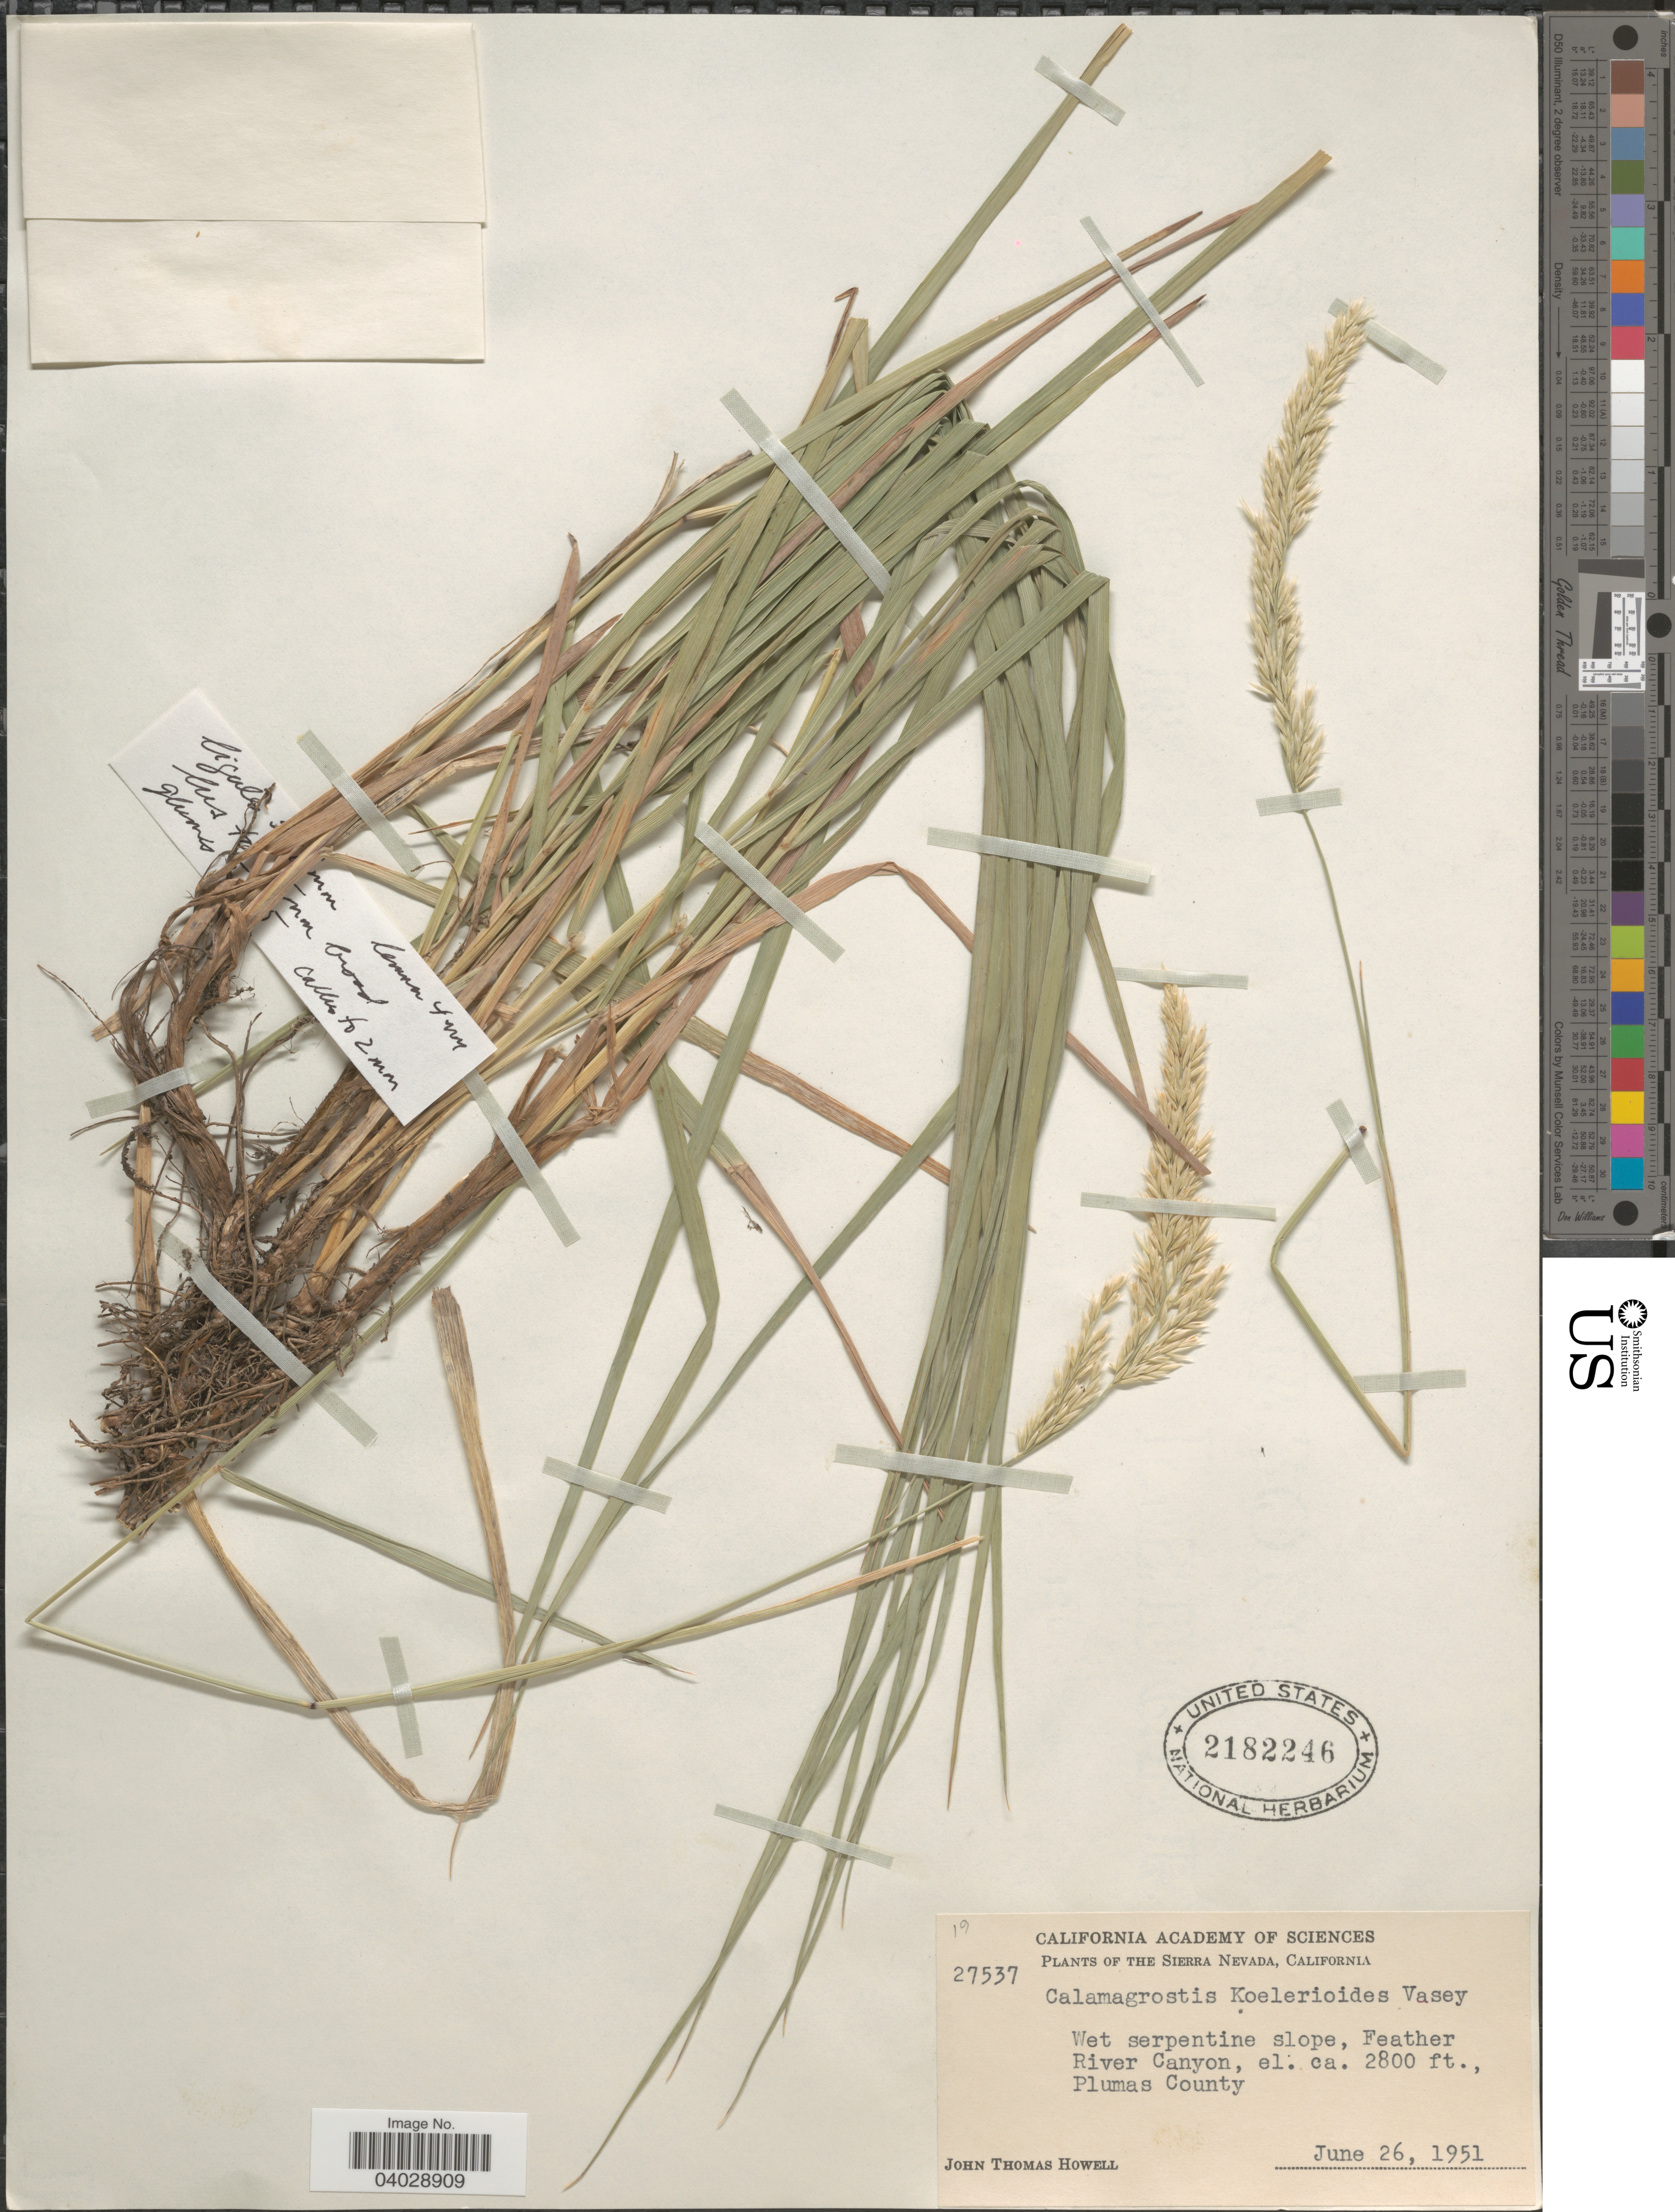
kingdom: Plantae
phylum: Tracheophyta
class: Liliopsida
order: Poales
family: Poaceae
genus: Calamagrostis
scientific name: Calamagrostis koelerioides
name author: Vasey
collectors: J. T. Howell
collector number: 27537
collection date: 1951-06-26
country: United States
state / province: California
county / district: Plumas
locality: Sierra Nevada. Wet serpentine slope, Feather River Canyon, Plumas County.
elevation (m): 853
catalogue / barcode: US 2182246